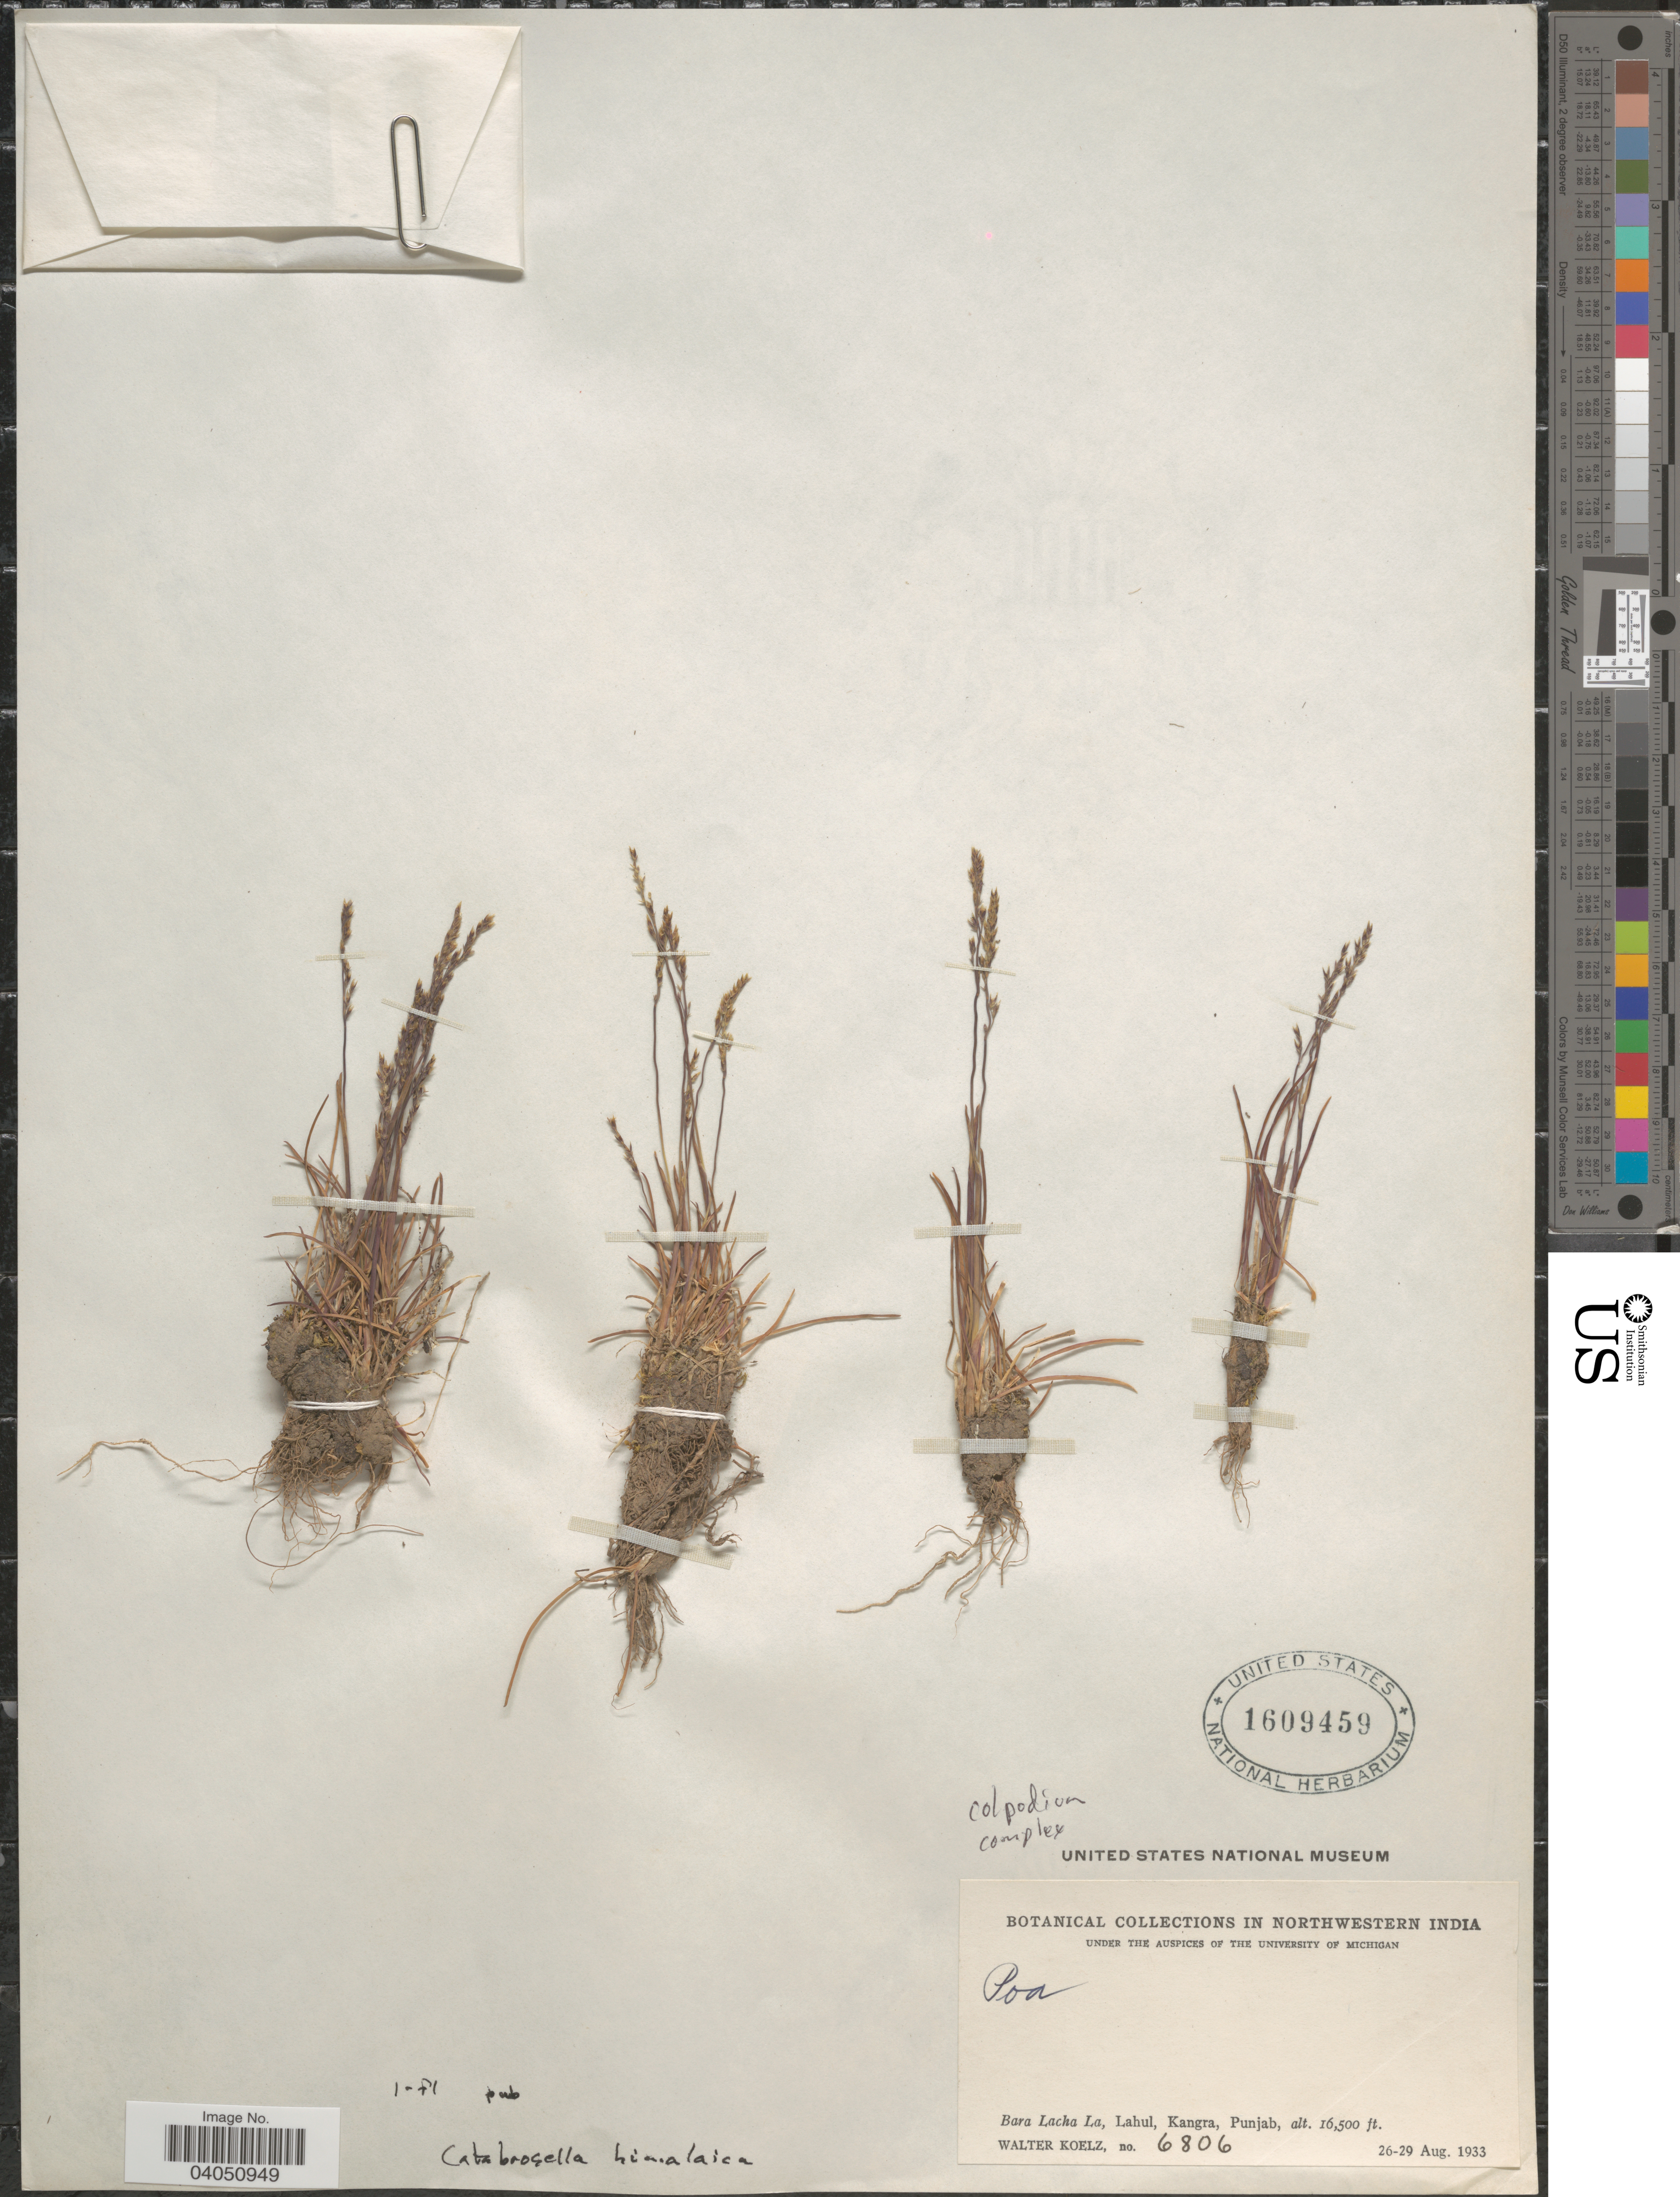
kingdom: Plantae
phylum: Tracheophyta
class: Liliopsida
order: Poales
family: Poaceae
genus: Catabrosella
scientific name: Catabrosella himalaica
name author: (Hook. f.) Tzvelev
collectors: W. N. Koelz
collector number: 6806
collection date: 1933-08-26/1933-08-29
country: India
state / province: Punjab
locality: Northwestern India. Bara Lacha La, Lahul, Kangra.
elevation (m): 5029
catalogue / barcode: US 1609459